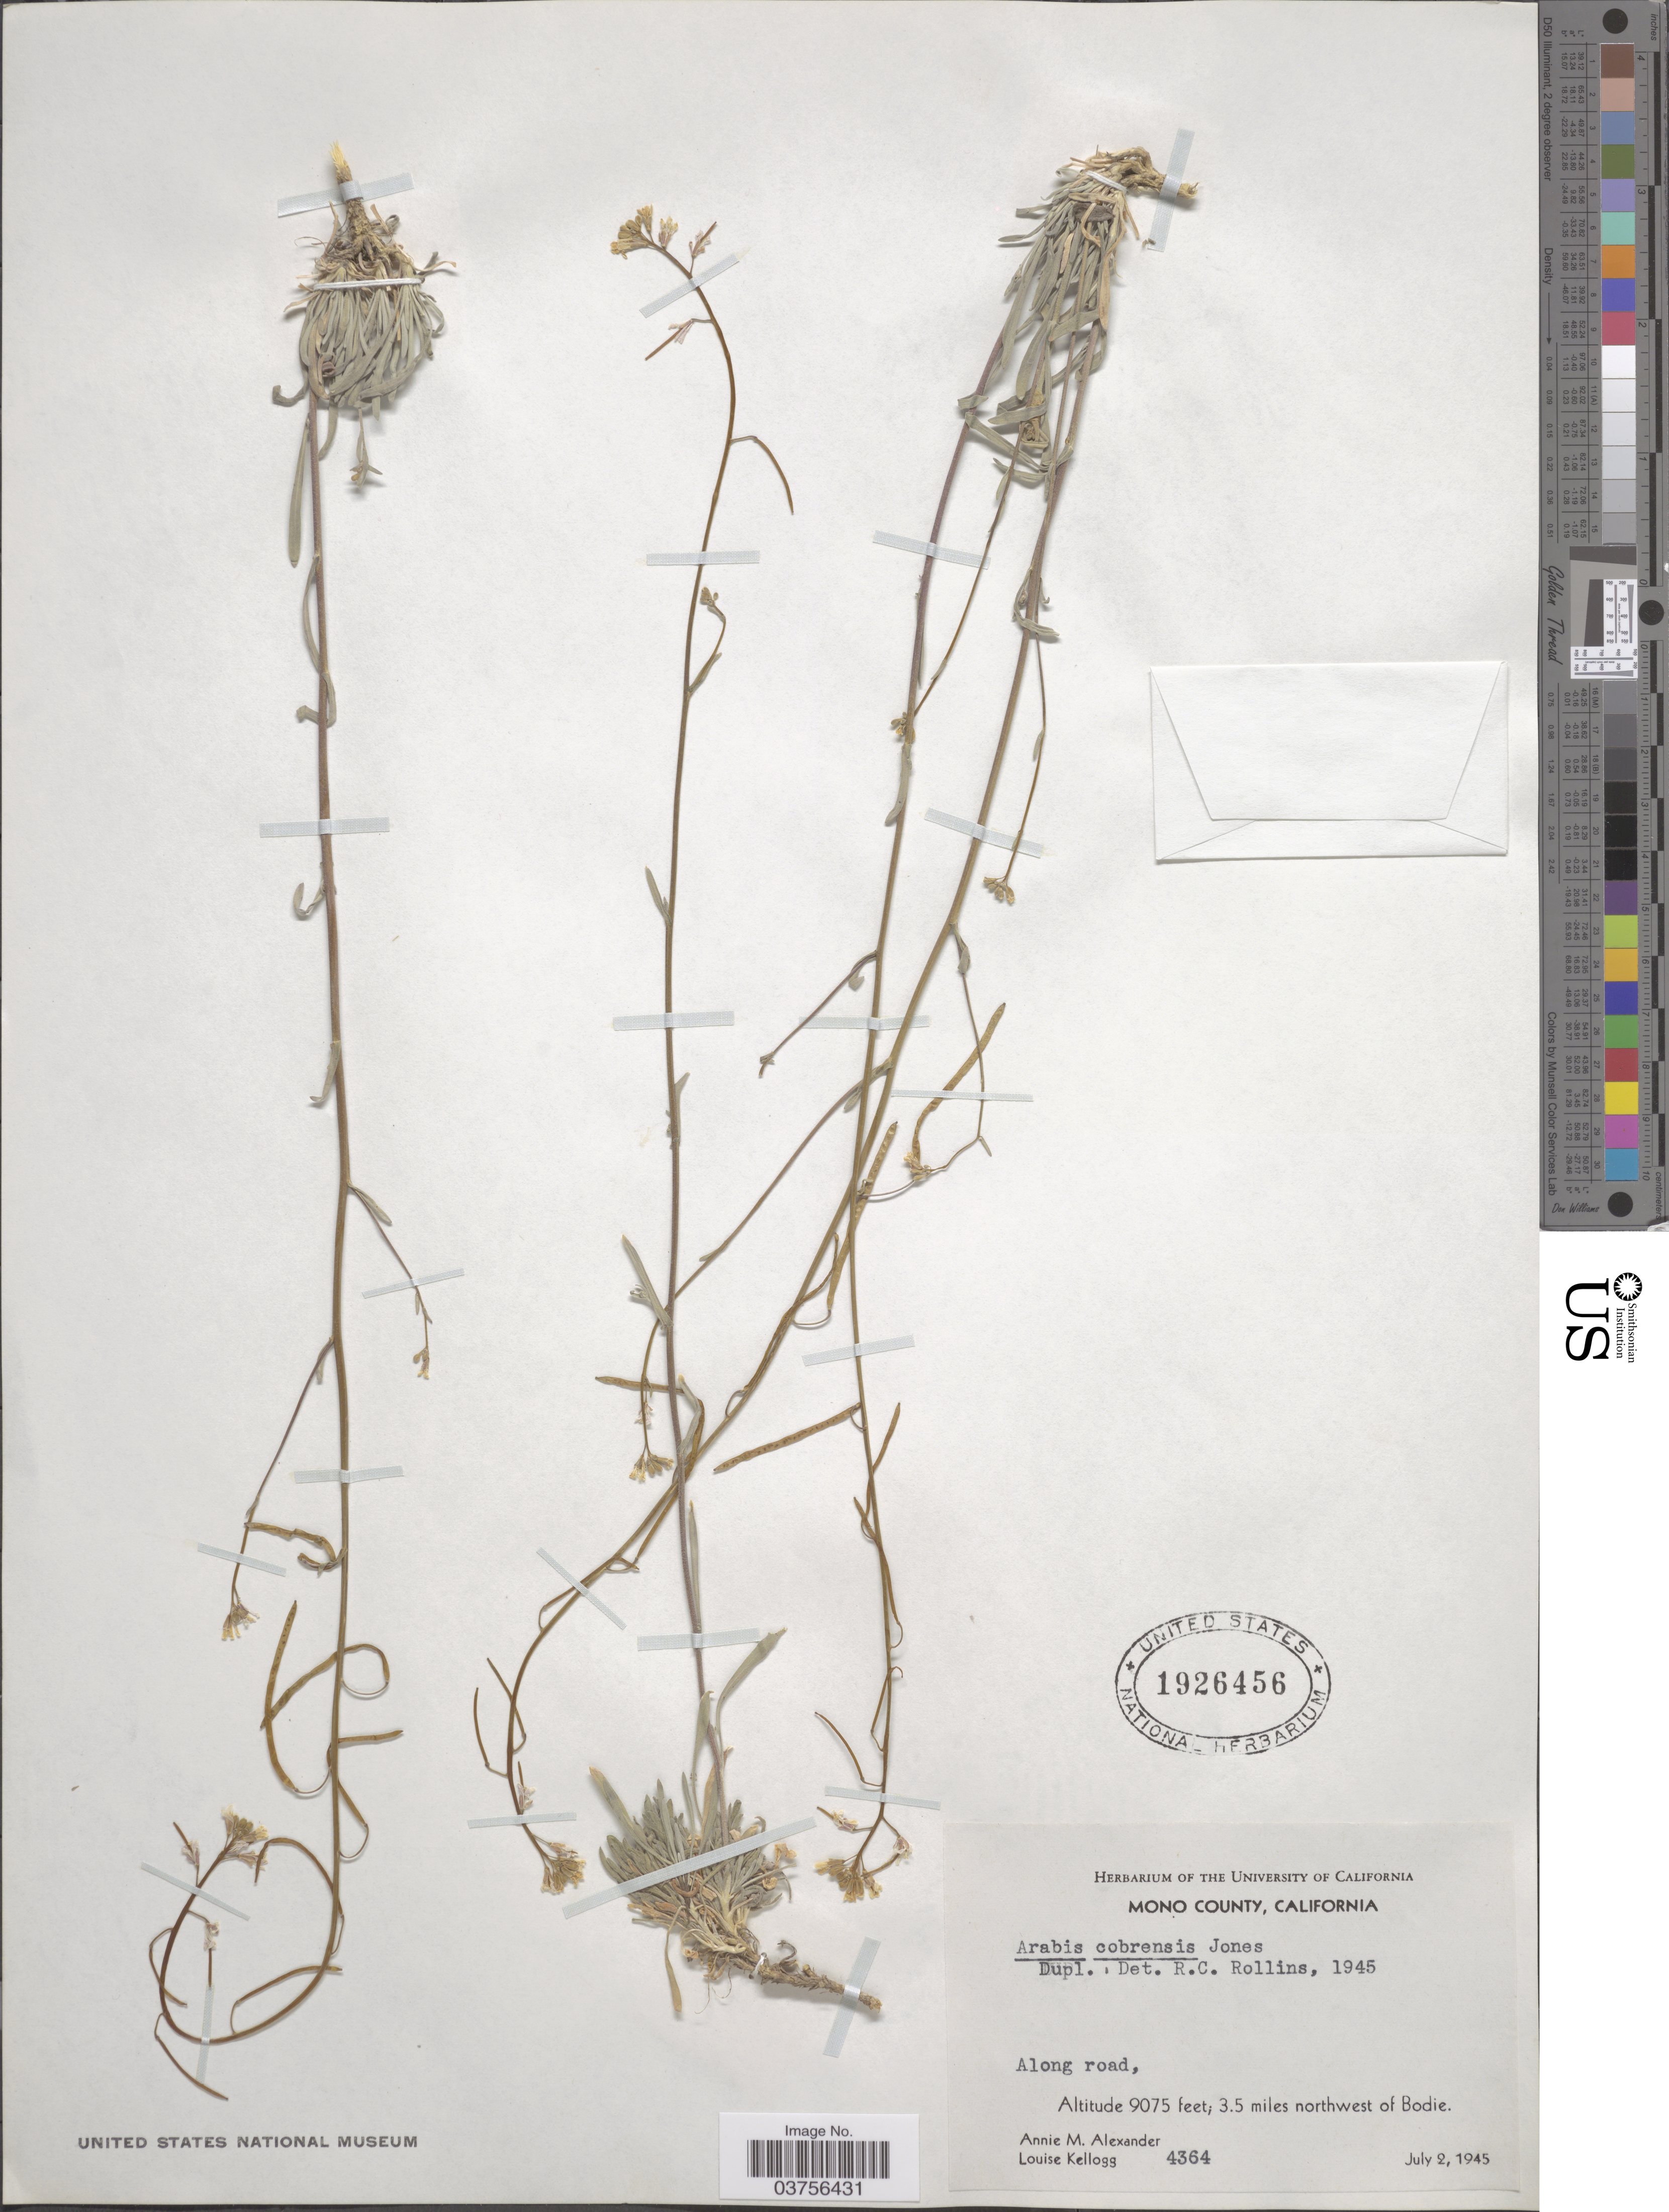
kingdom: Plantae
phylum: Tracheophyta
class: Magnoliopsida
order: Brassicales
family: Brassicaceae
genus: Arabis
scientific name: Arabis cobrensis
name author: M.E. Jones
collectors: A. M. Alexander & L. Kellogg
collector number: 4364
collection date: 1945-07-02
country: United States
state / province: California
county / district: Mono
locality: Mono County. Along road. 3.5 miles northwest of Bodie.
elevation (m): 2766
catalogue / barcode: US 1926456